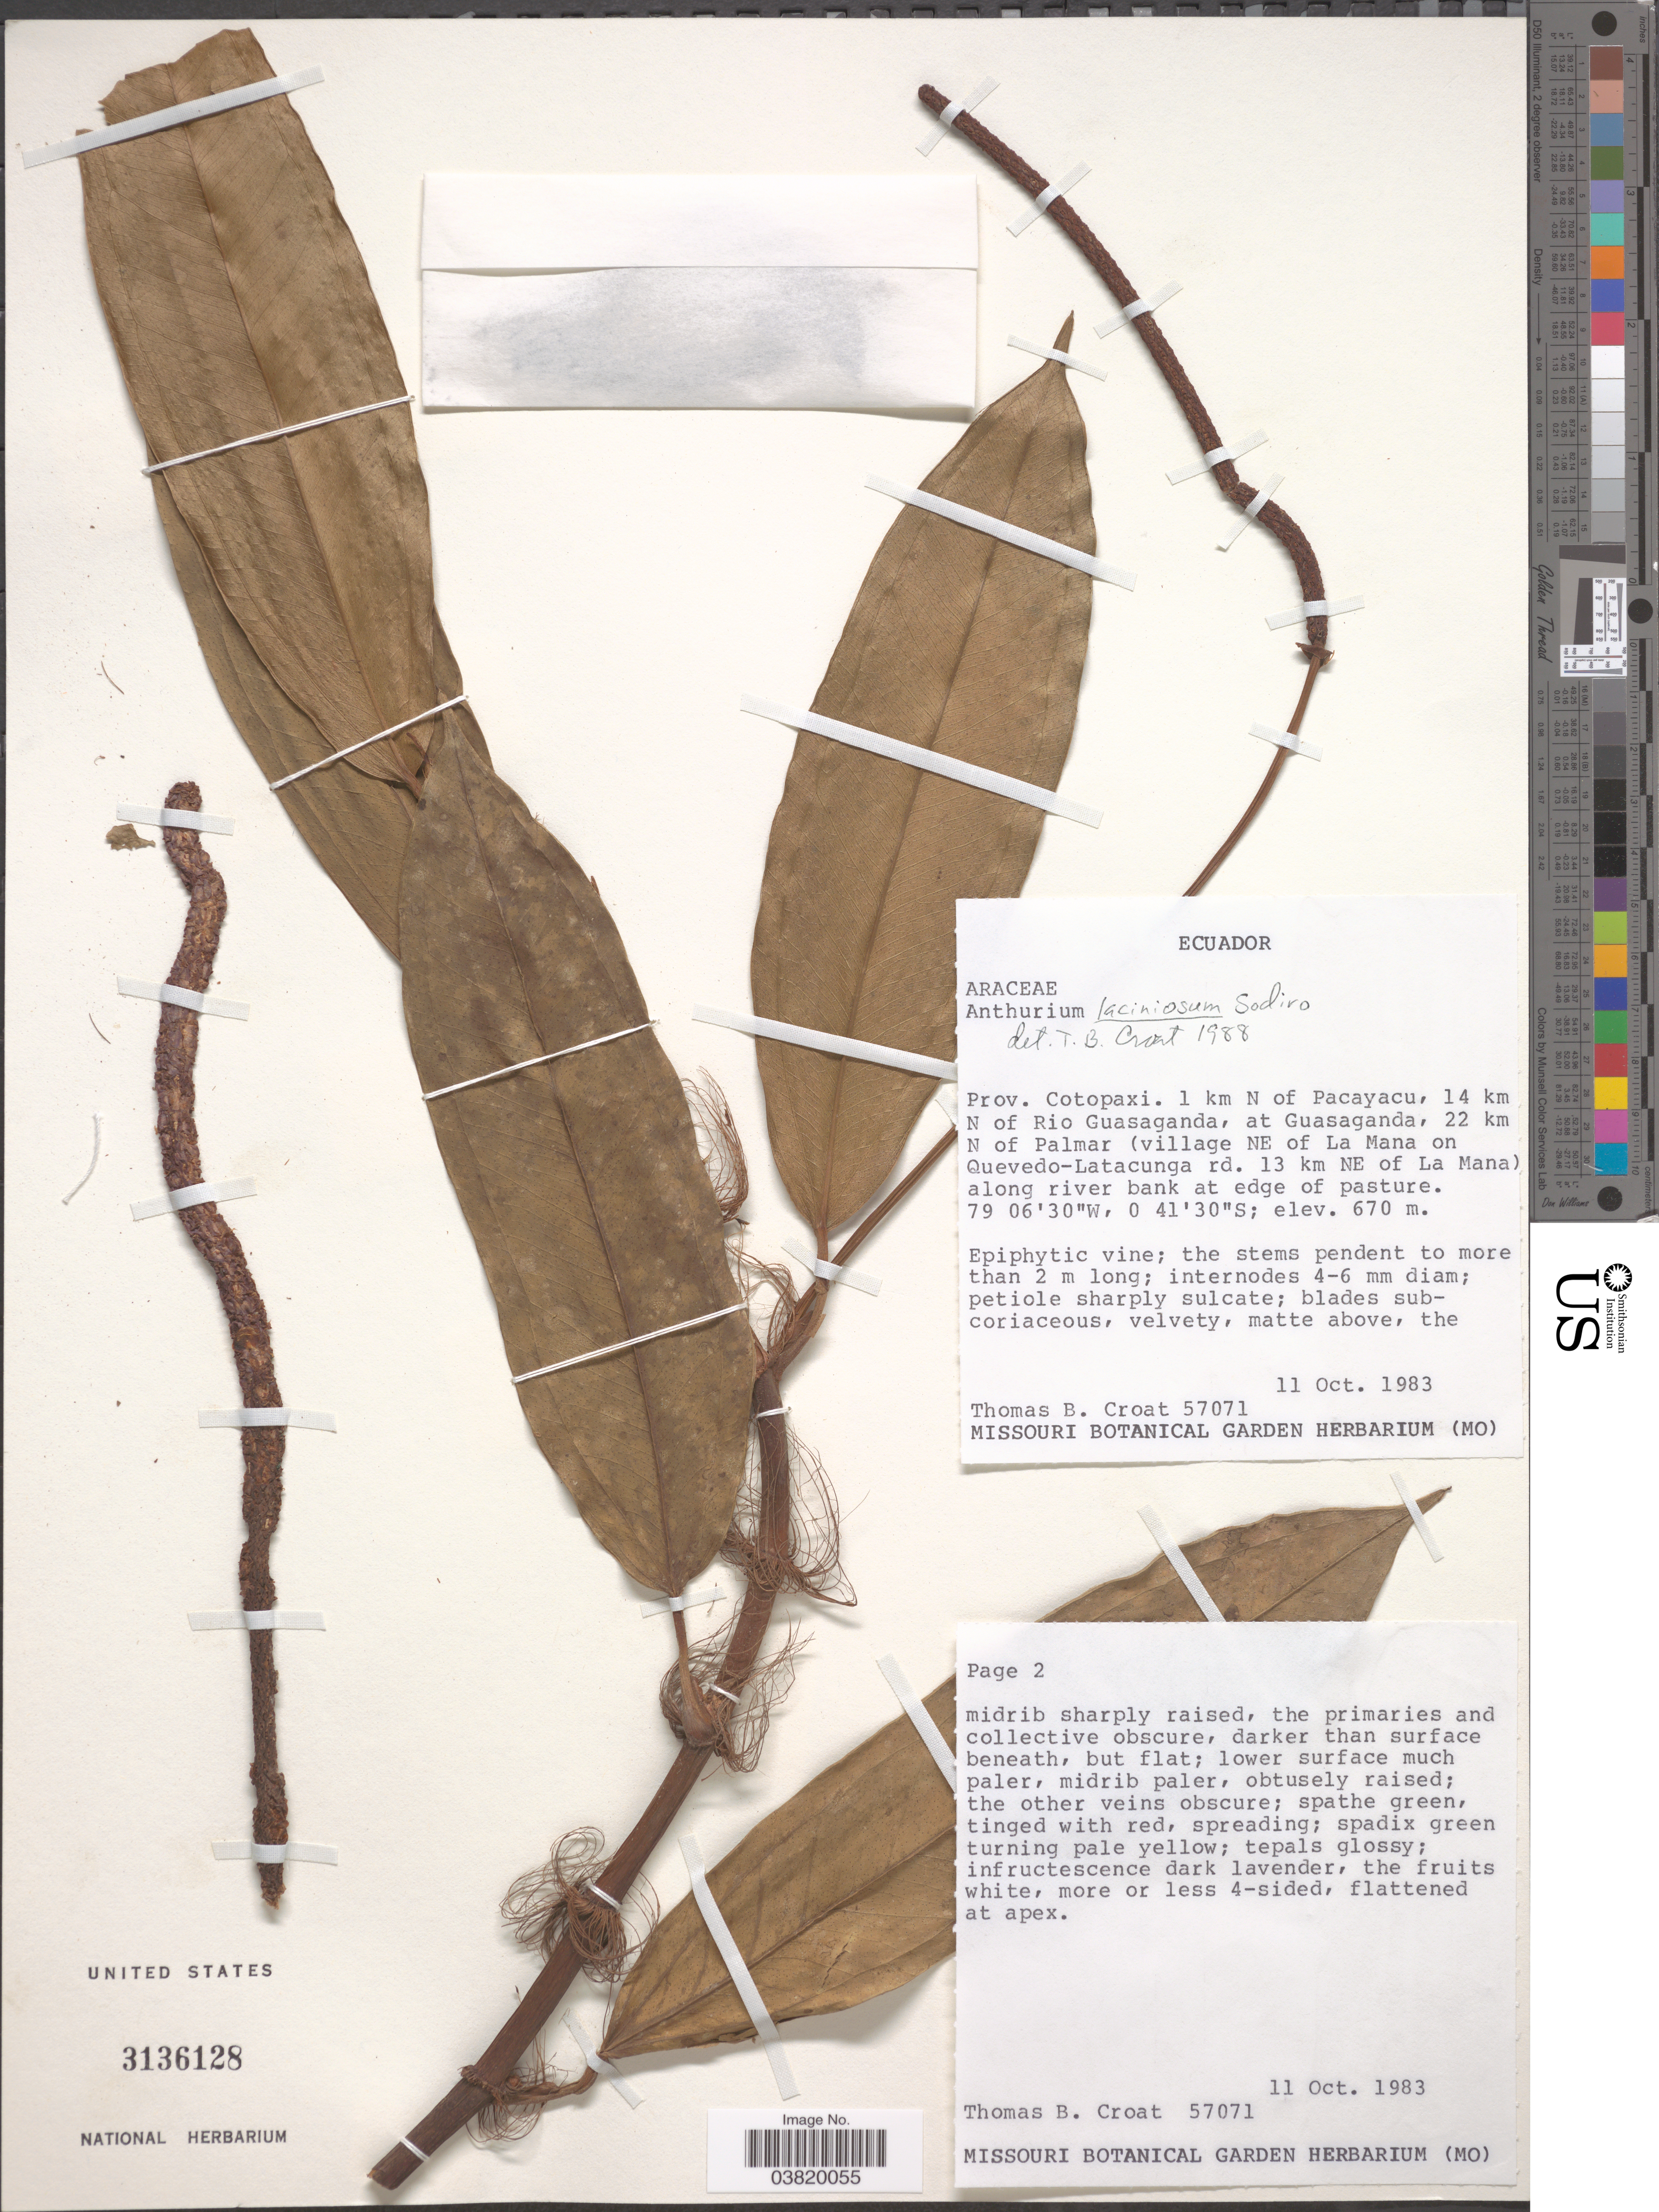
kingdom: Plantae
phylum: Tracheophyta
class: Liliopsida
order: Alismatales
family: Araceae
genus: Anthurium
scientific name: Anthurium laciniosum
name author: Sodiro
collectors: T. B. Croat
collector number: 57071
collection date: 1983-10-11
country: Ecuador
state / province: Cotopaxi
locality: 1 km N of Pacayacu, 14 km N of Rio Guasaganda, at Guasaganda, 22 km N of Palmar (village NE of La Mana on Quevedo-Latacunga rd. 13 km NE of La Mana).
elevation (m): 670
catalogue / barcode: US 3136128